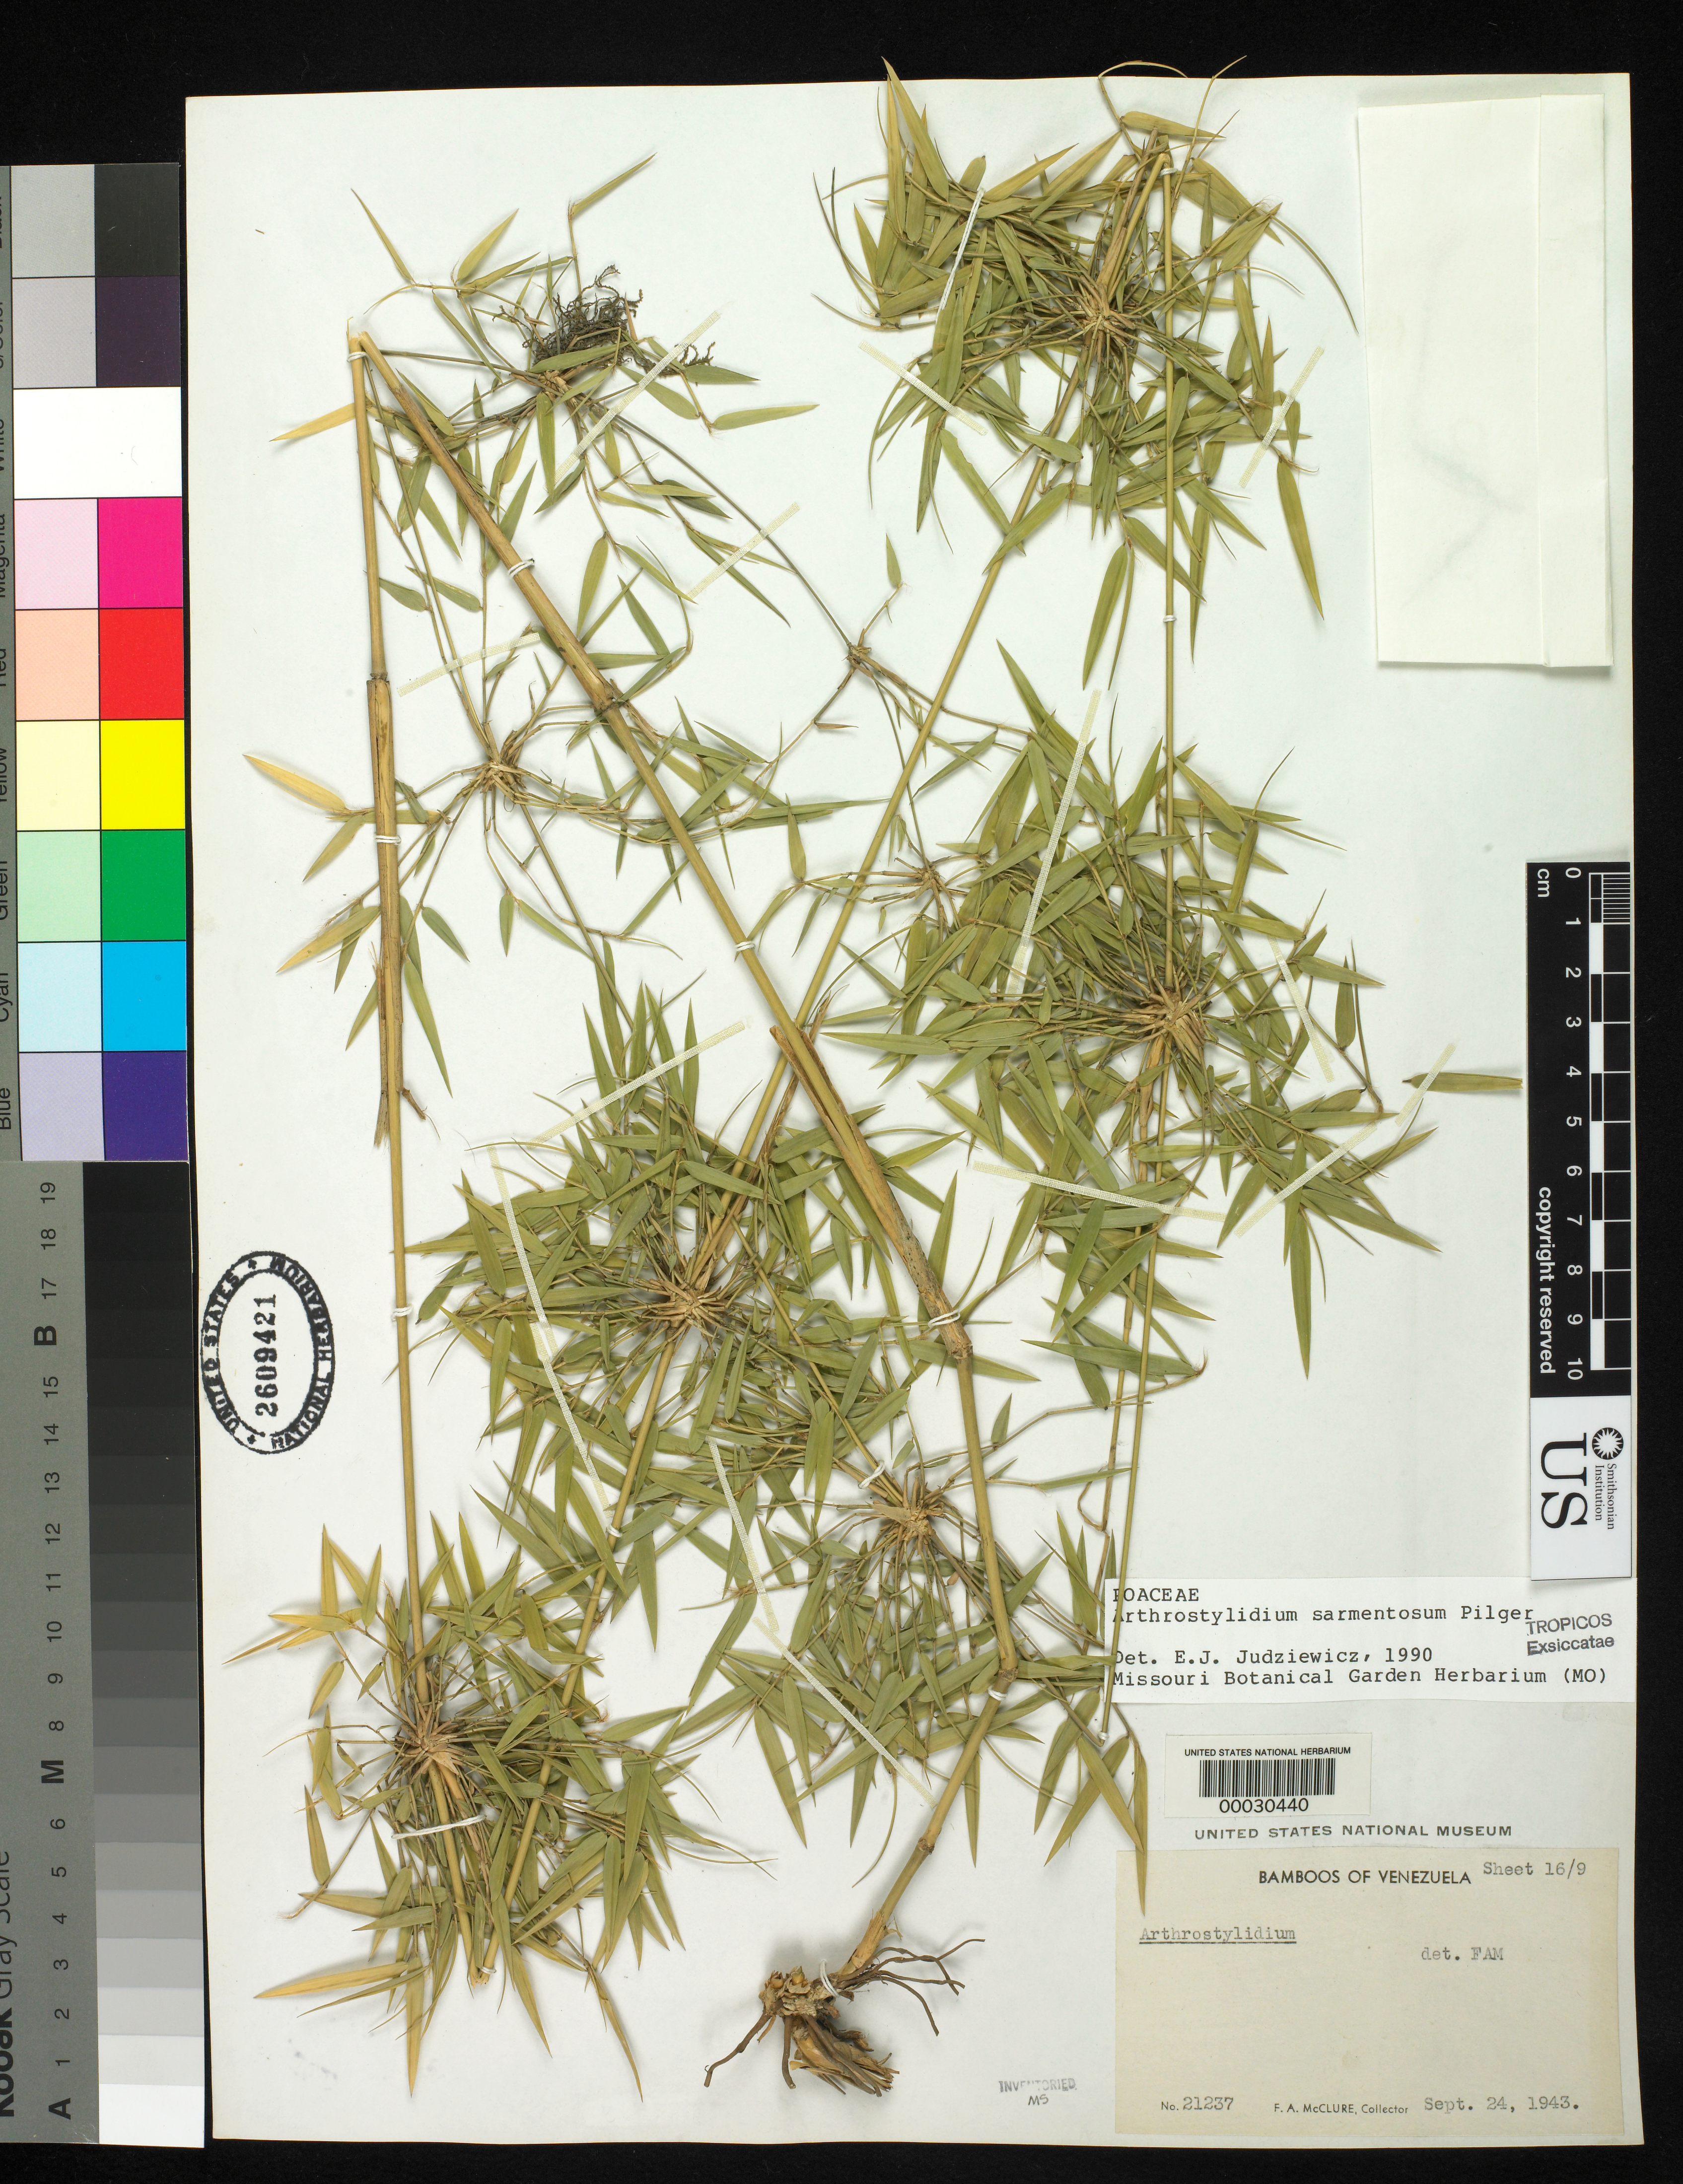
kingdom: Plantae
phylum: Tracheophyta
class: Liliopsida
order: Poales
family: Poaceae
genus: Arthrostylidium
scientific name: Arthrostylidium sarmentosum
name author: Pilg. in Urb.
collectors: F. A. McClure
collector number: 21237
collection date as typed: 24 Sep 1943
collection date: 1943-09-24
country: Venezuela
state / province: Distrito Federal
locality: El junquito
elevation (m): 1800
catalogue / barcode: US 2609421